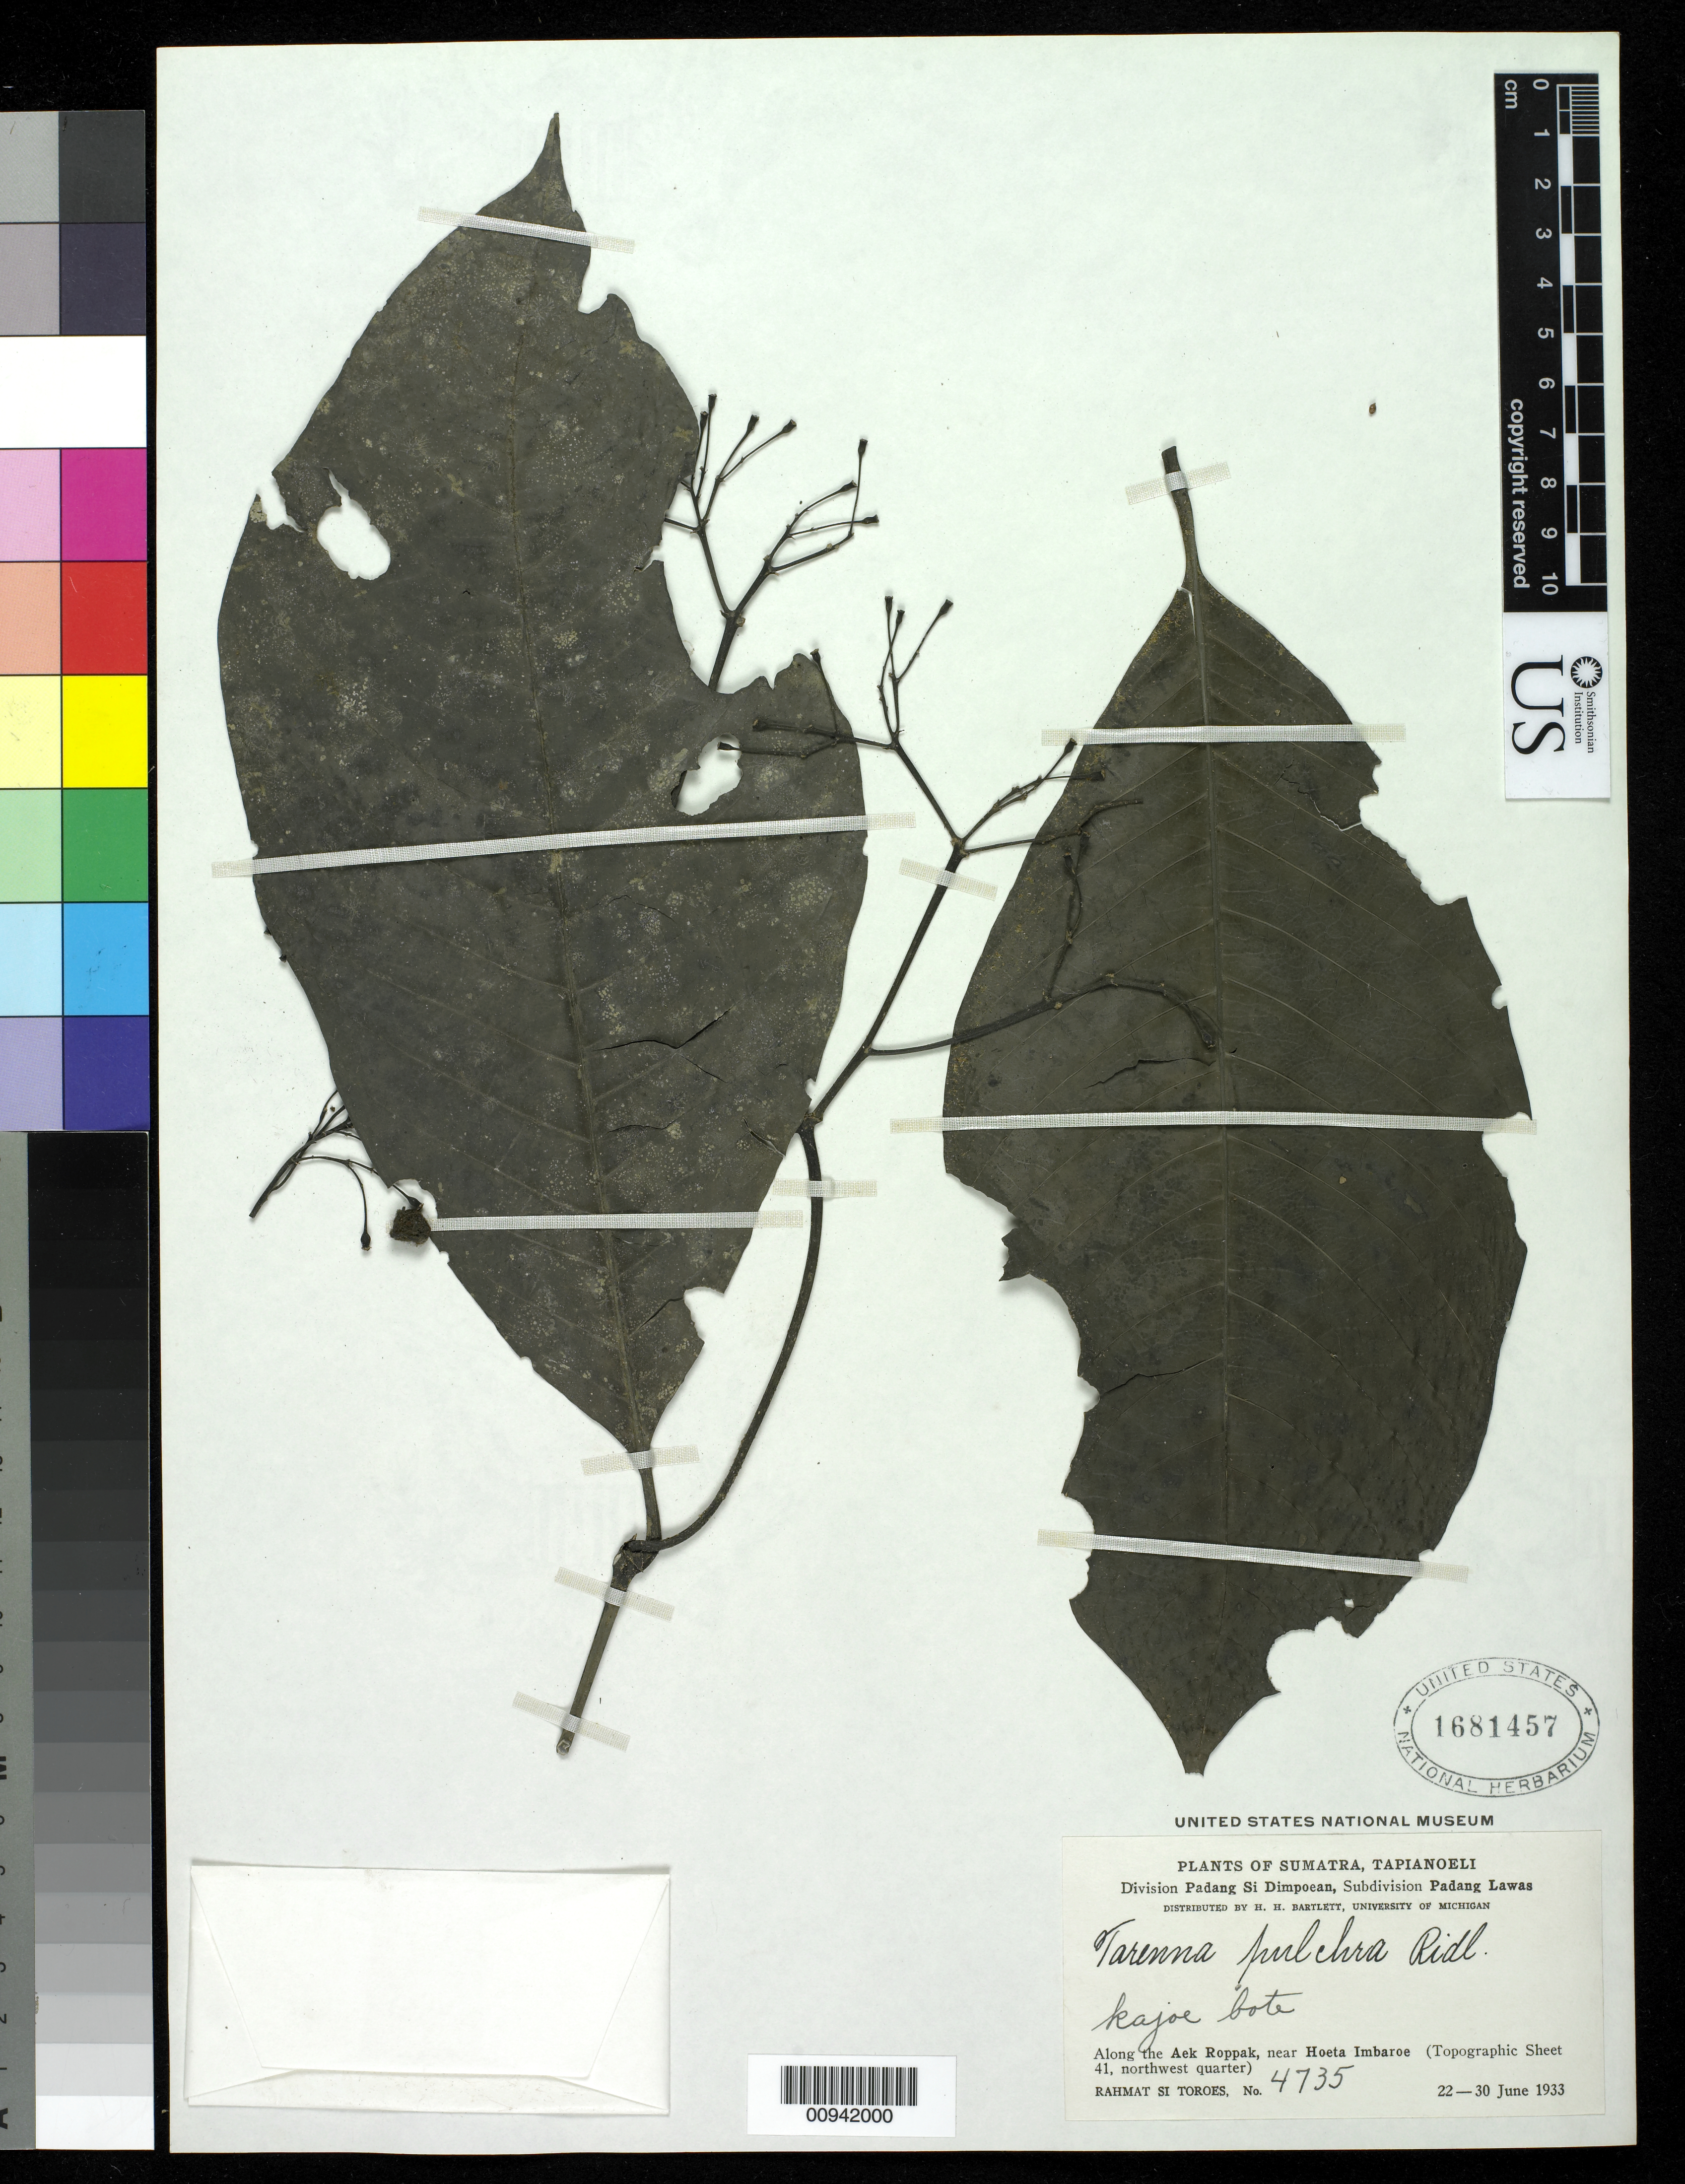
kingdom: Plantae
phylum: Tracheophyta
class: Magnoliopsida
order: Gentianales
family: Rubiaceae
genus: Tarenna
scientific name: Tarenna pulchra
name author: Ridl.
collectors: Rahmat Si Boeea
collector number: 4735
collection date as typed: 22 Jun 1933 to 30 Jun 1933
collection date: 1933-06-22/1933-06-30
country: Indonesia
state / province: Sumatra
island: Sumatra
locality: Tapianoeli,. Along the Aek Roppak, near Hoeta Imbaroe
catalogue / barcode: US 1681457